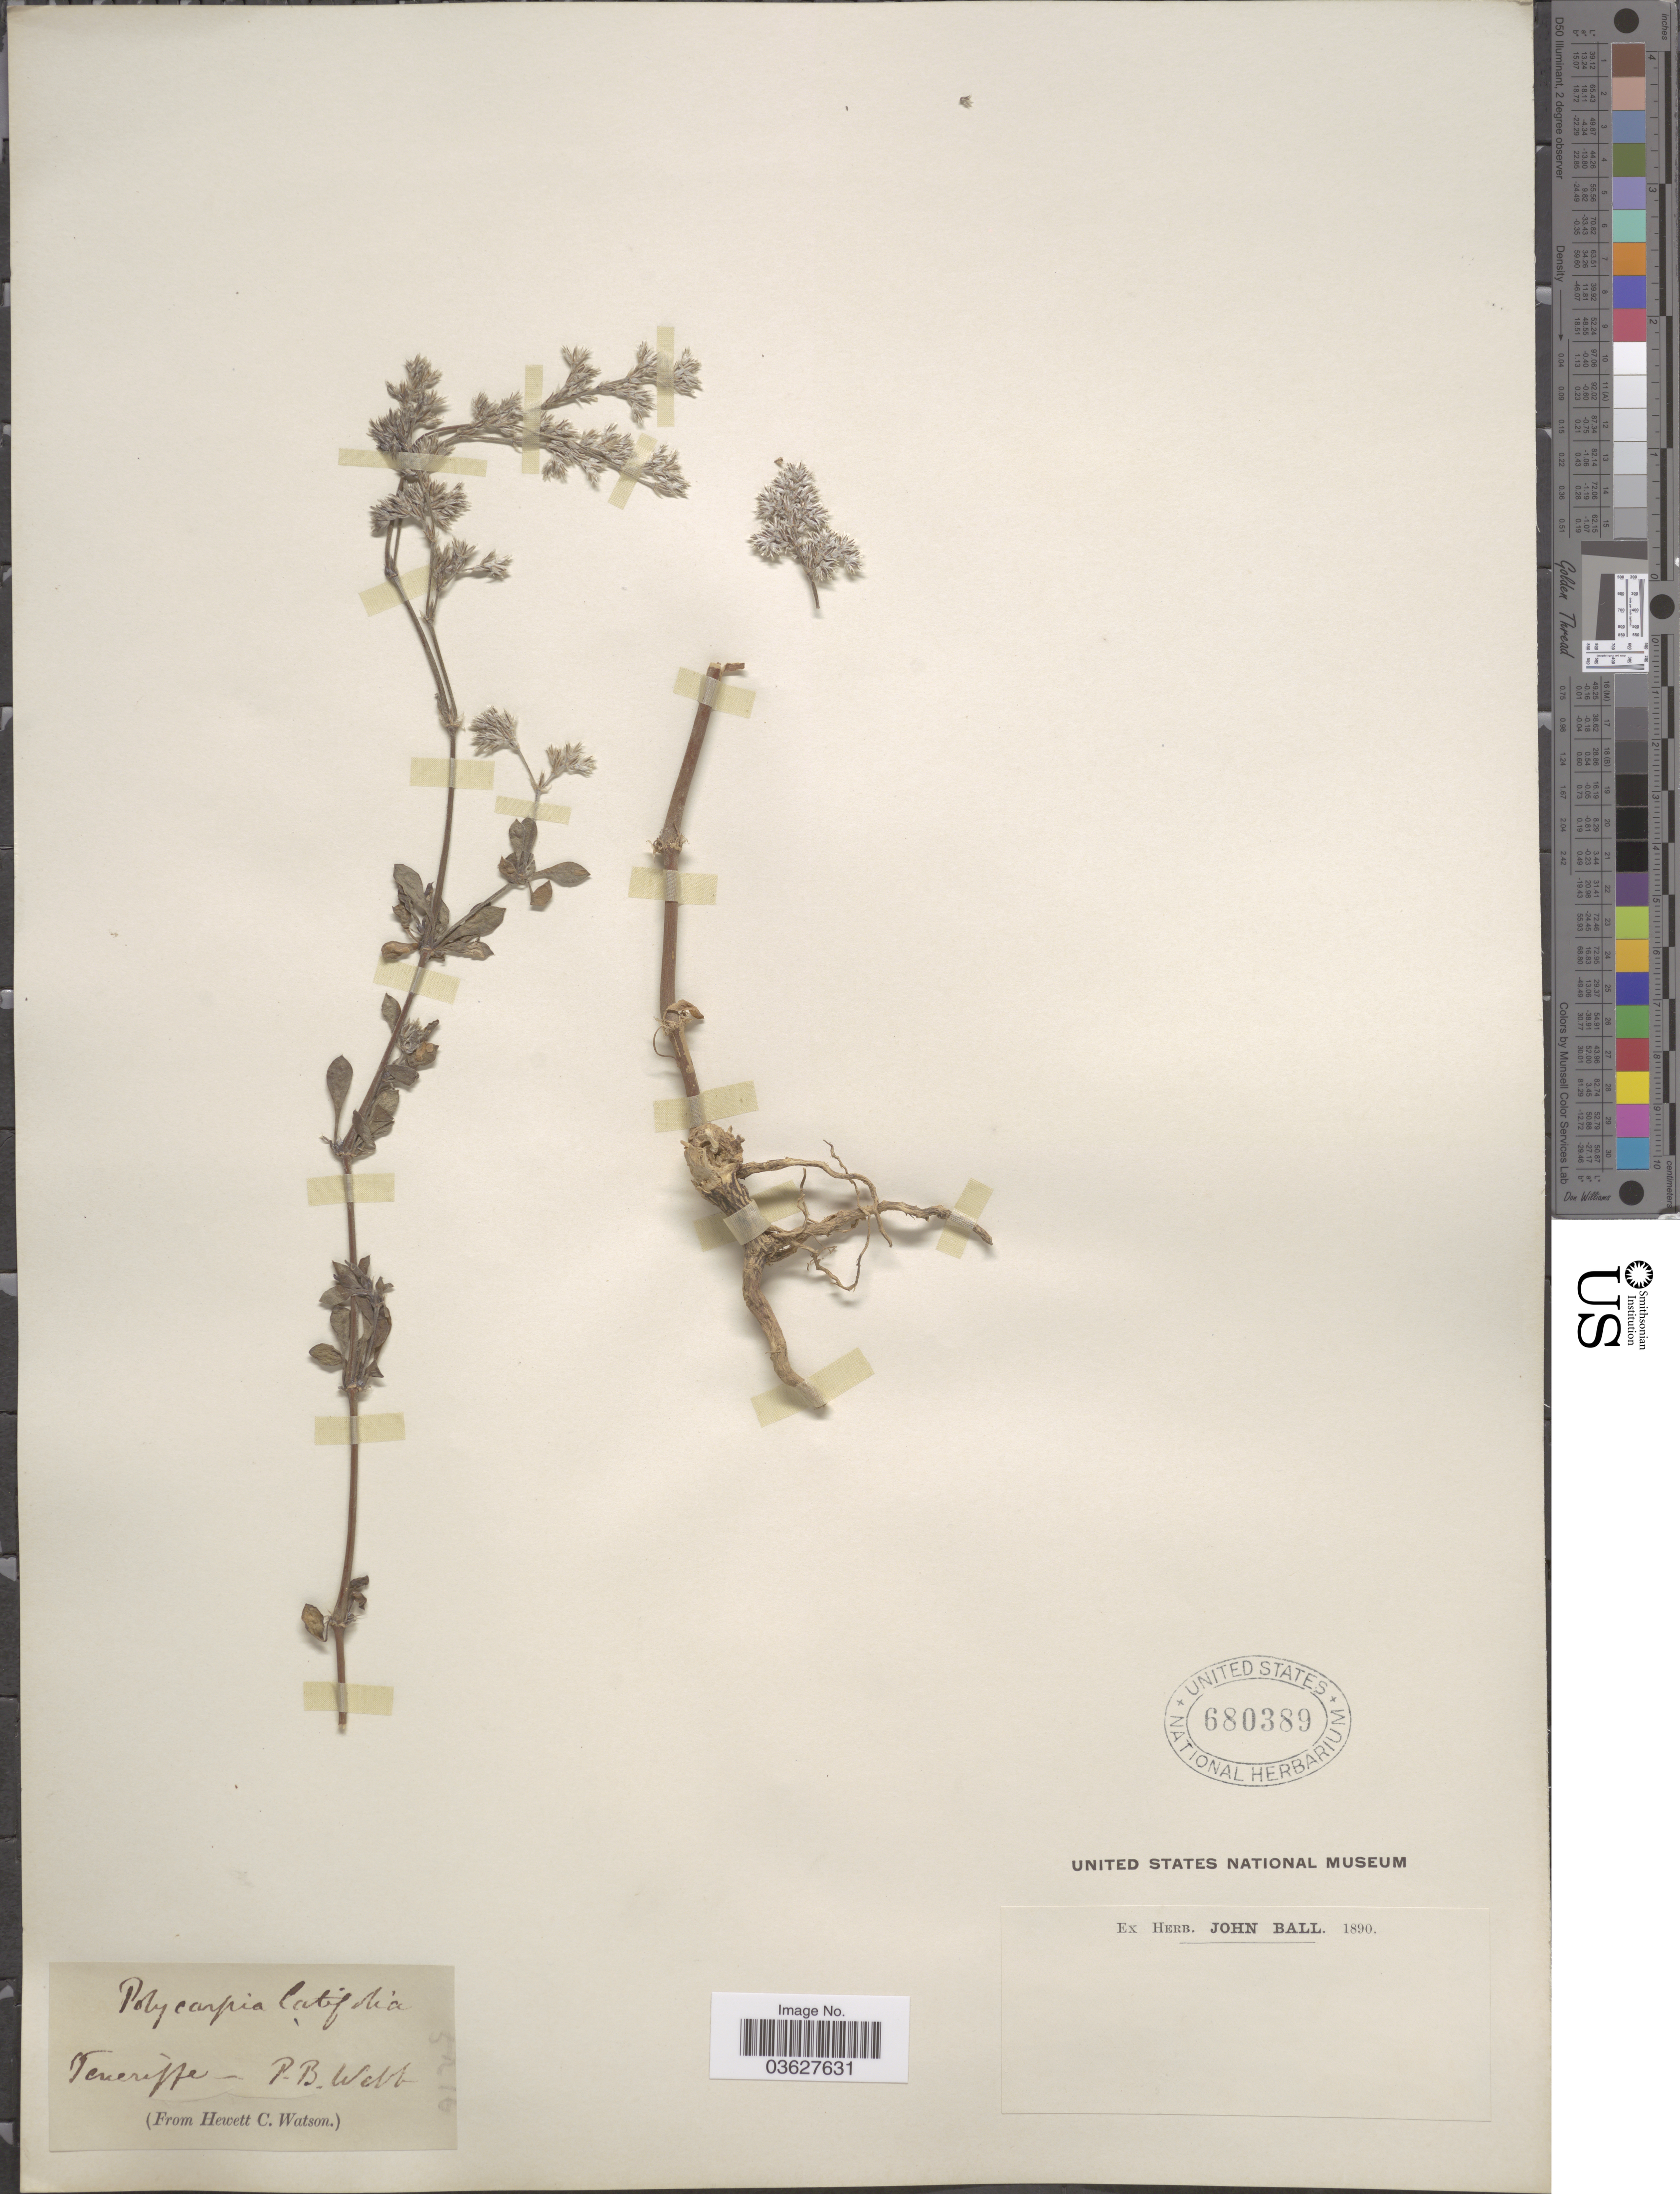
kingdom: Plantae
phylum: Tracheophyta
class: Magnoliopsida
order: Caryophyllales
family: Caryophyllaceae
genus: Polycarpaea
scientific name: Polycarpaea latifolia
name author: Poir.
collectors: P. B. Webb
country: Spain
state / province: Canarias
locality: Teneriffe.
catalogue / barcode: US 680389